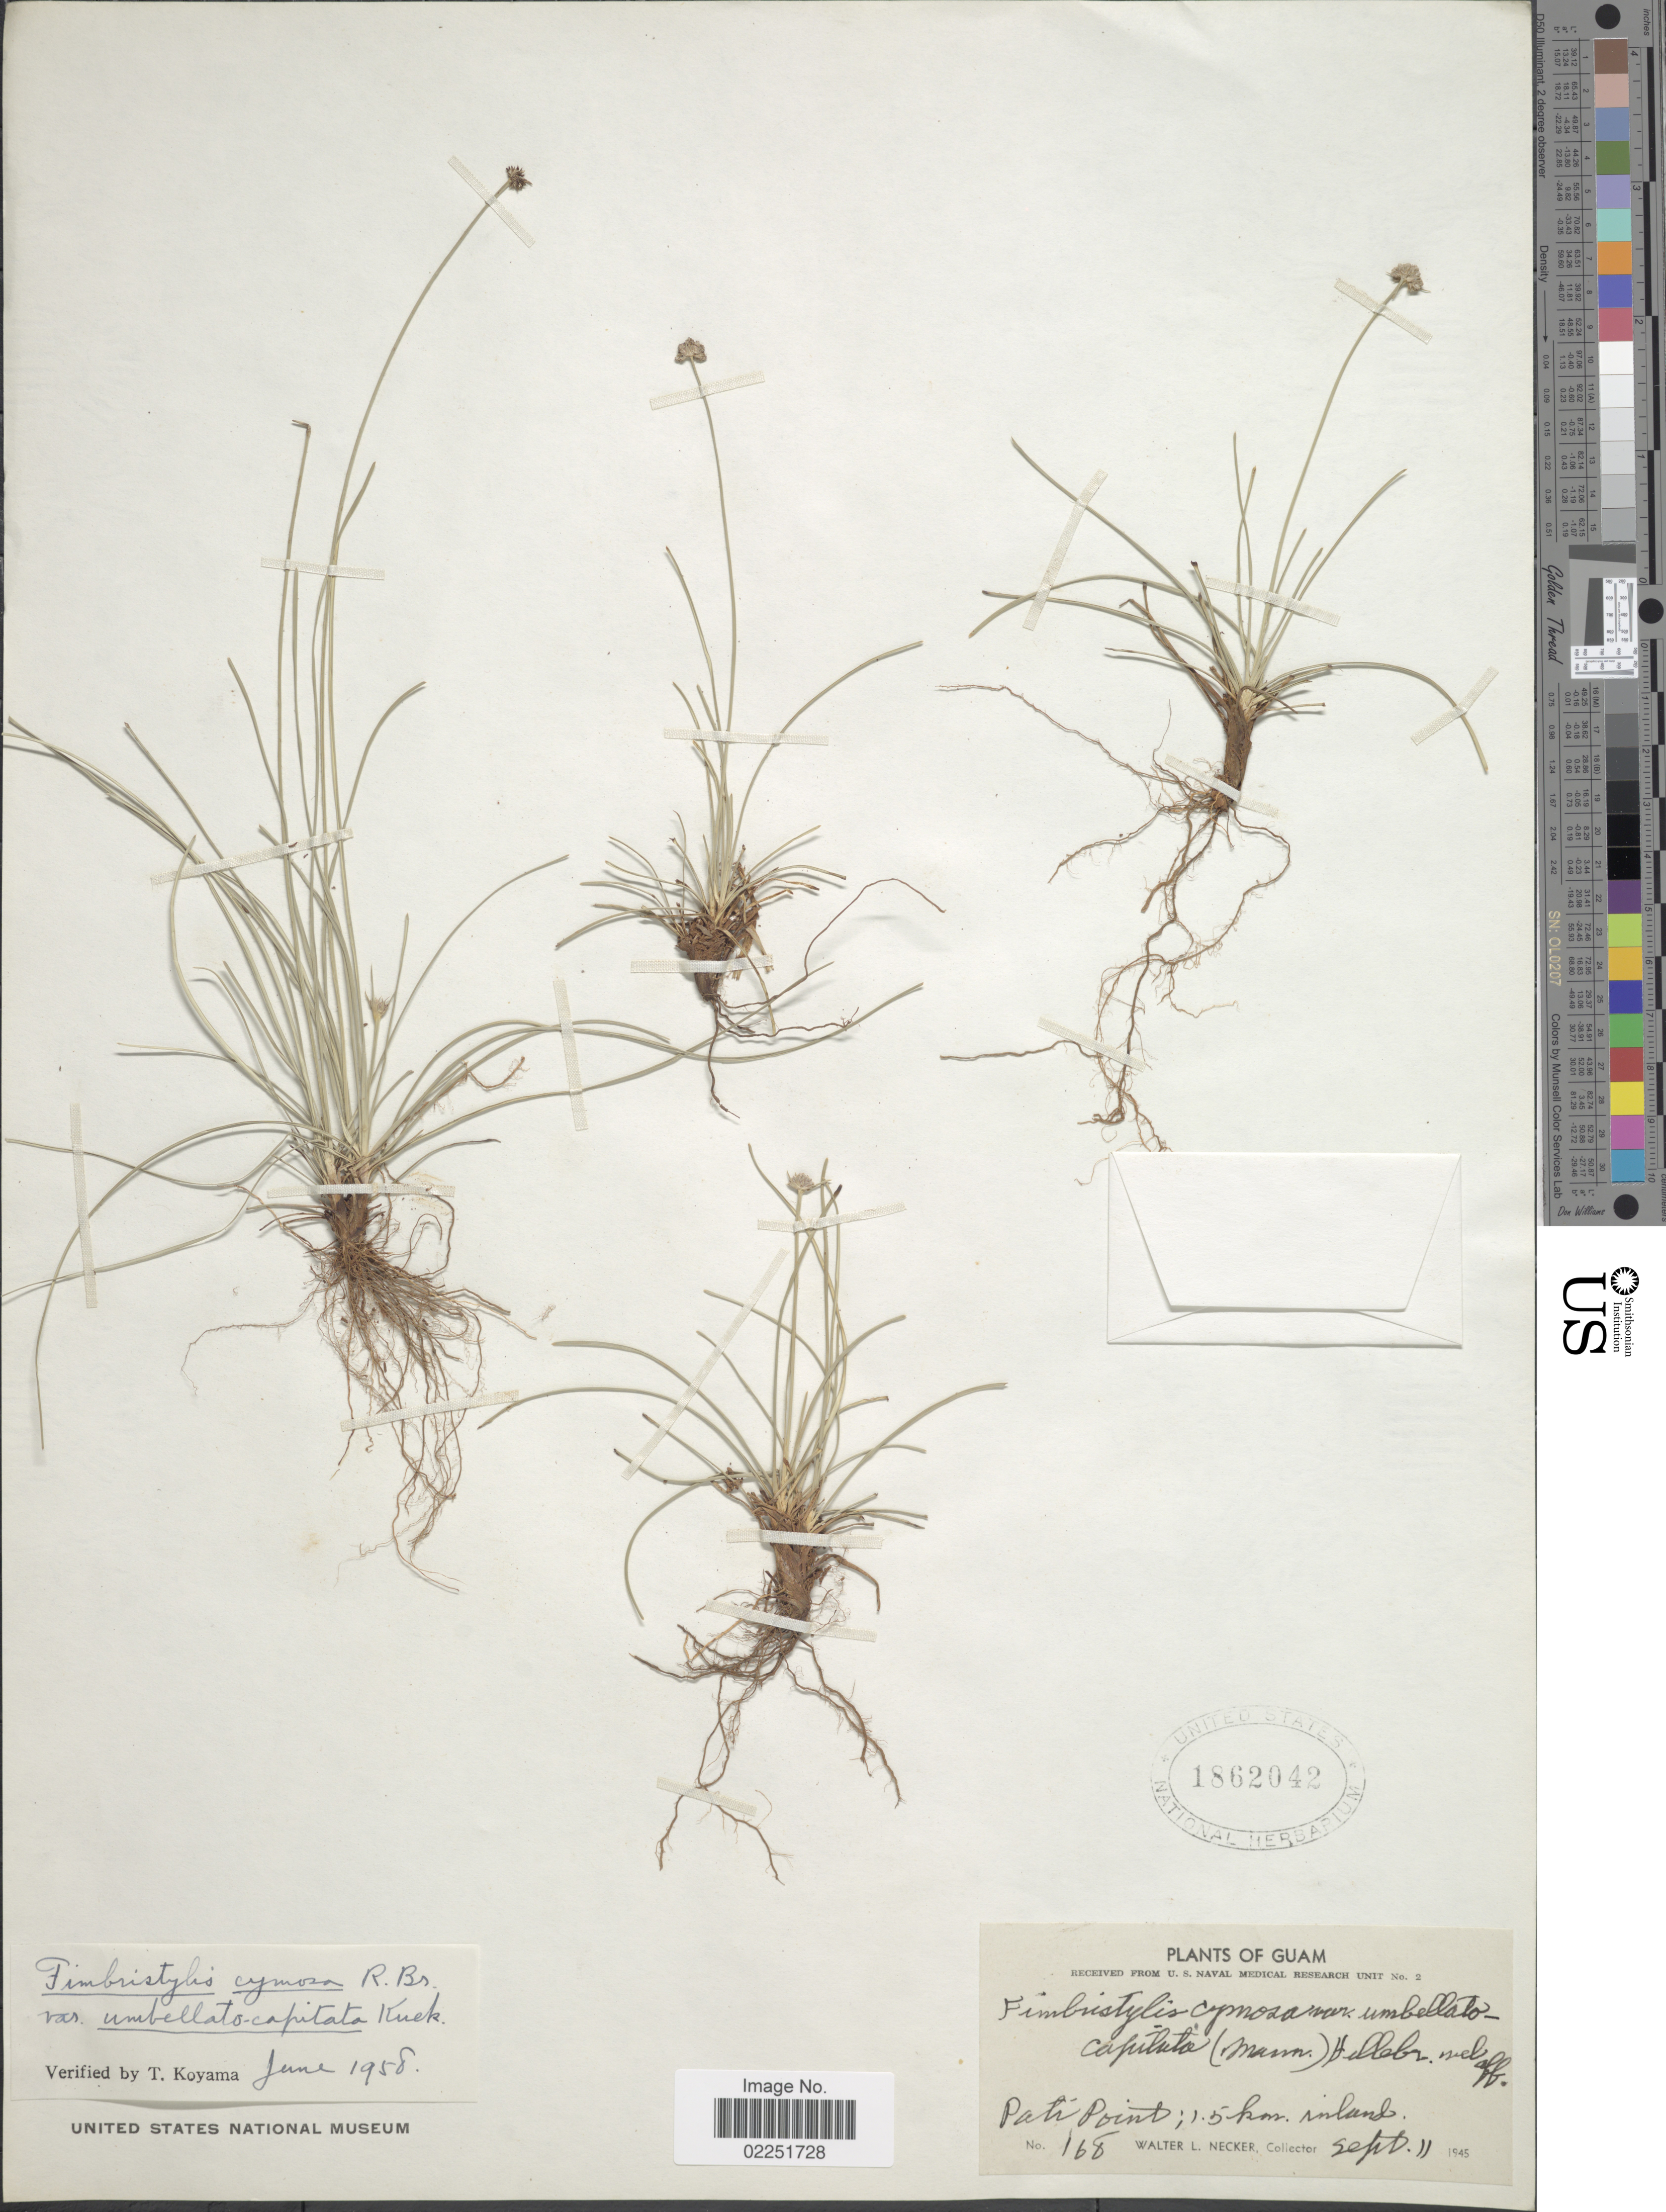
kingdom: Plantae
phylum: Tracheophyta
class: Liliopsida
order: Poales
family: Cyperaceae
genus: Fimbristylis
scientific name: Fimbristylis cymosa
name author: R. Br.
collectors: W. L. Necker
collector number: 168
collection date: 1945-09-11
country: Guam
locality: Pati Point; 1.5 km. inland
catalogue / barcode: US 1862042